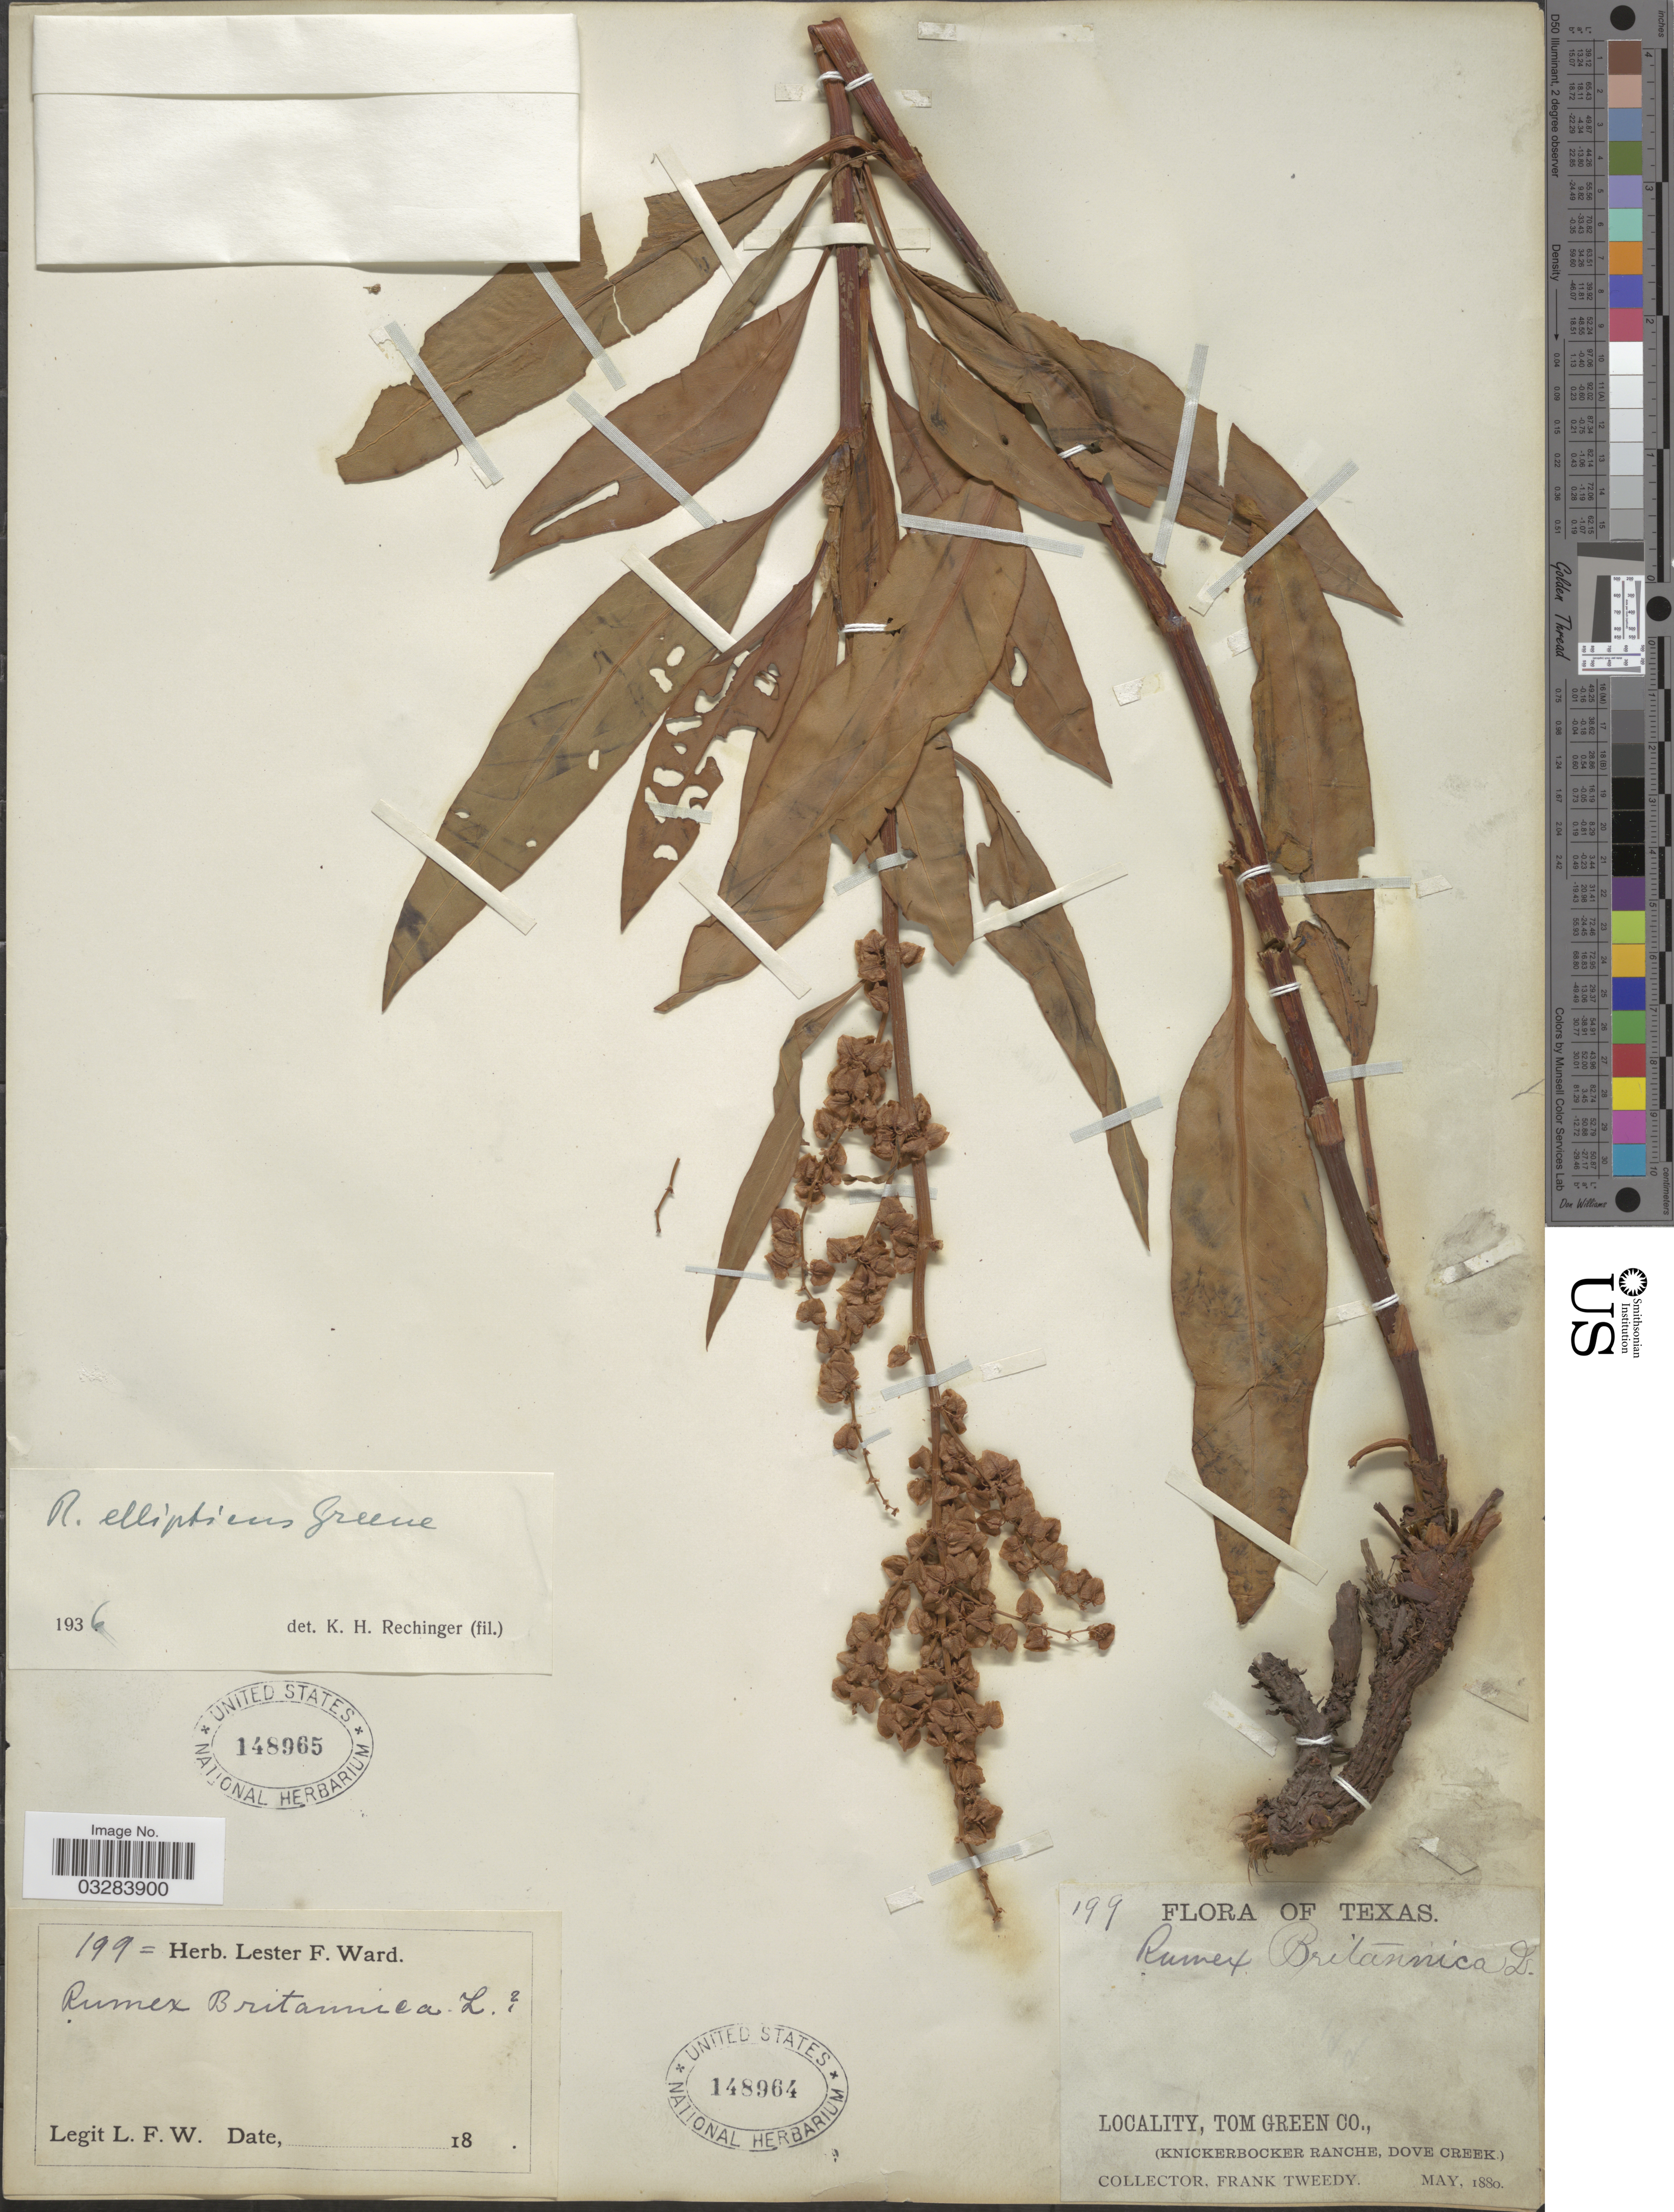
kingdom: Plantae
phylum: Tracheophyta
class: Magnoliopsida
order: Caryophyllales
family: Polygonaceae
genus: Rumex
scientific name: Rumex ellipticus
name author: Greene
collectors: L. F. Ward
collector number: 199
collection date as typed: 18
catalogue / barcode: US 148965